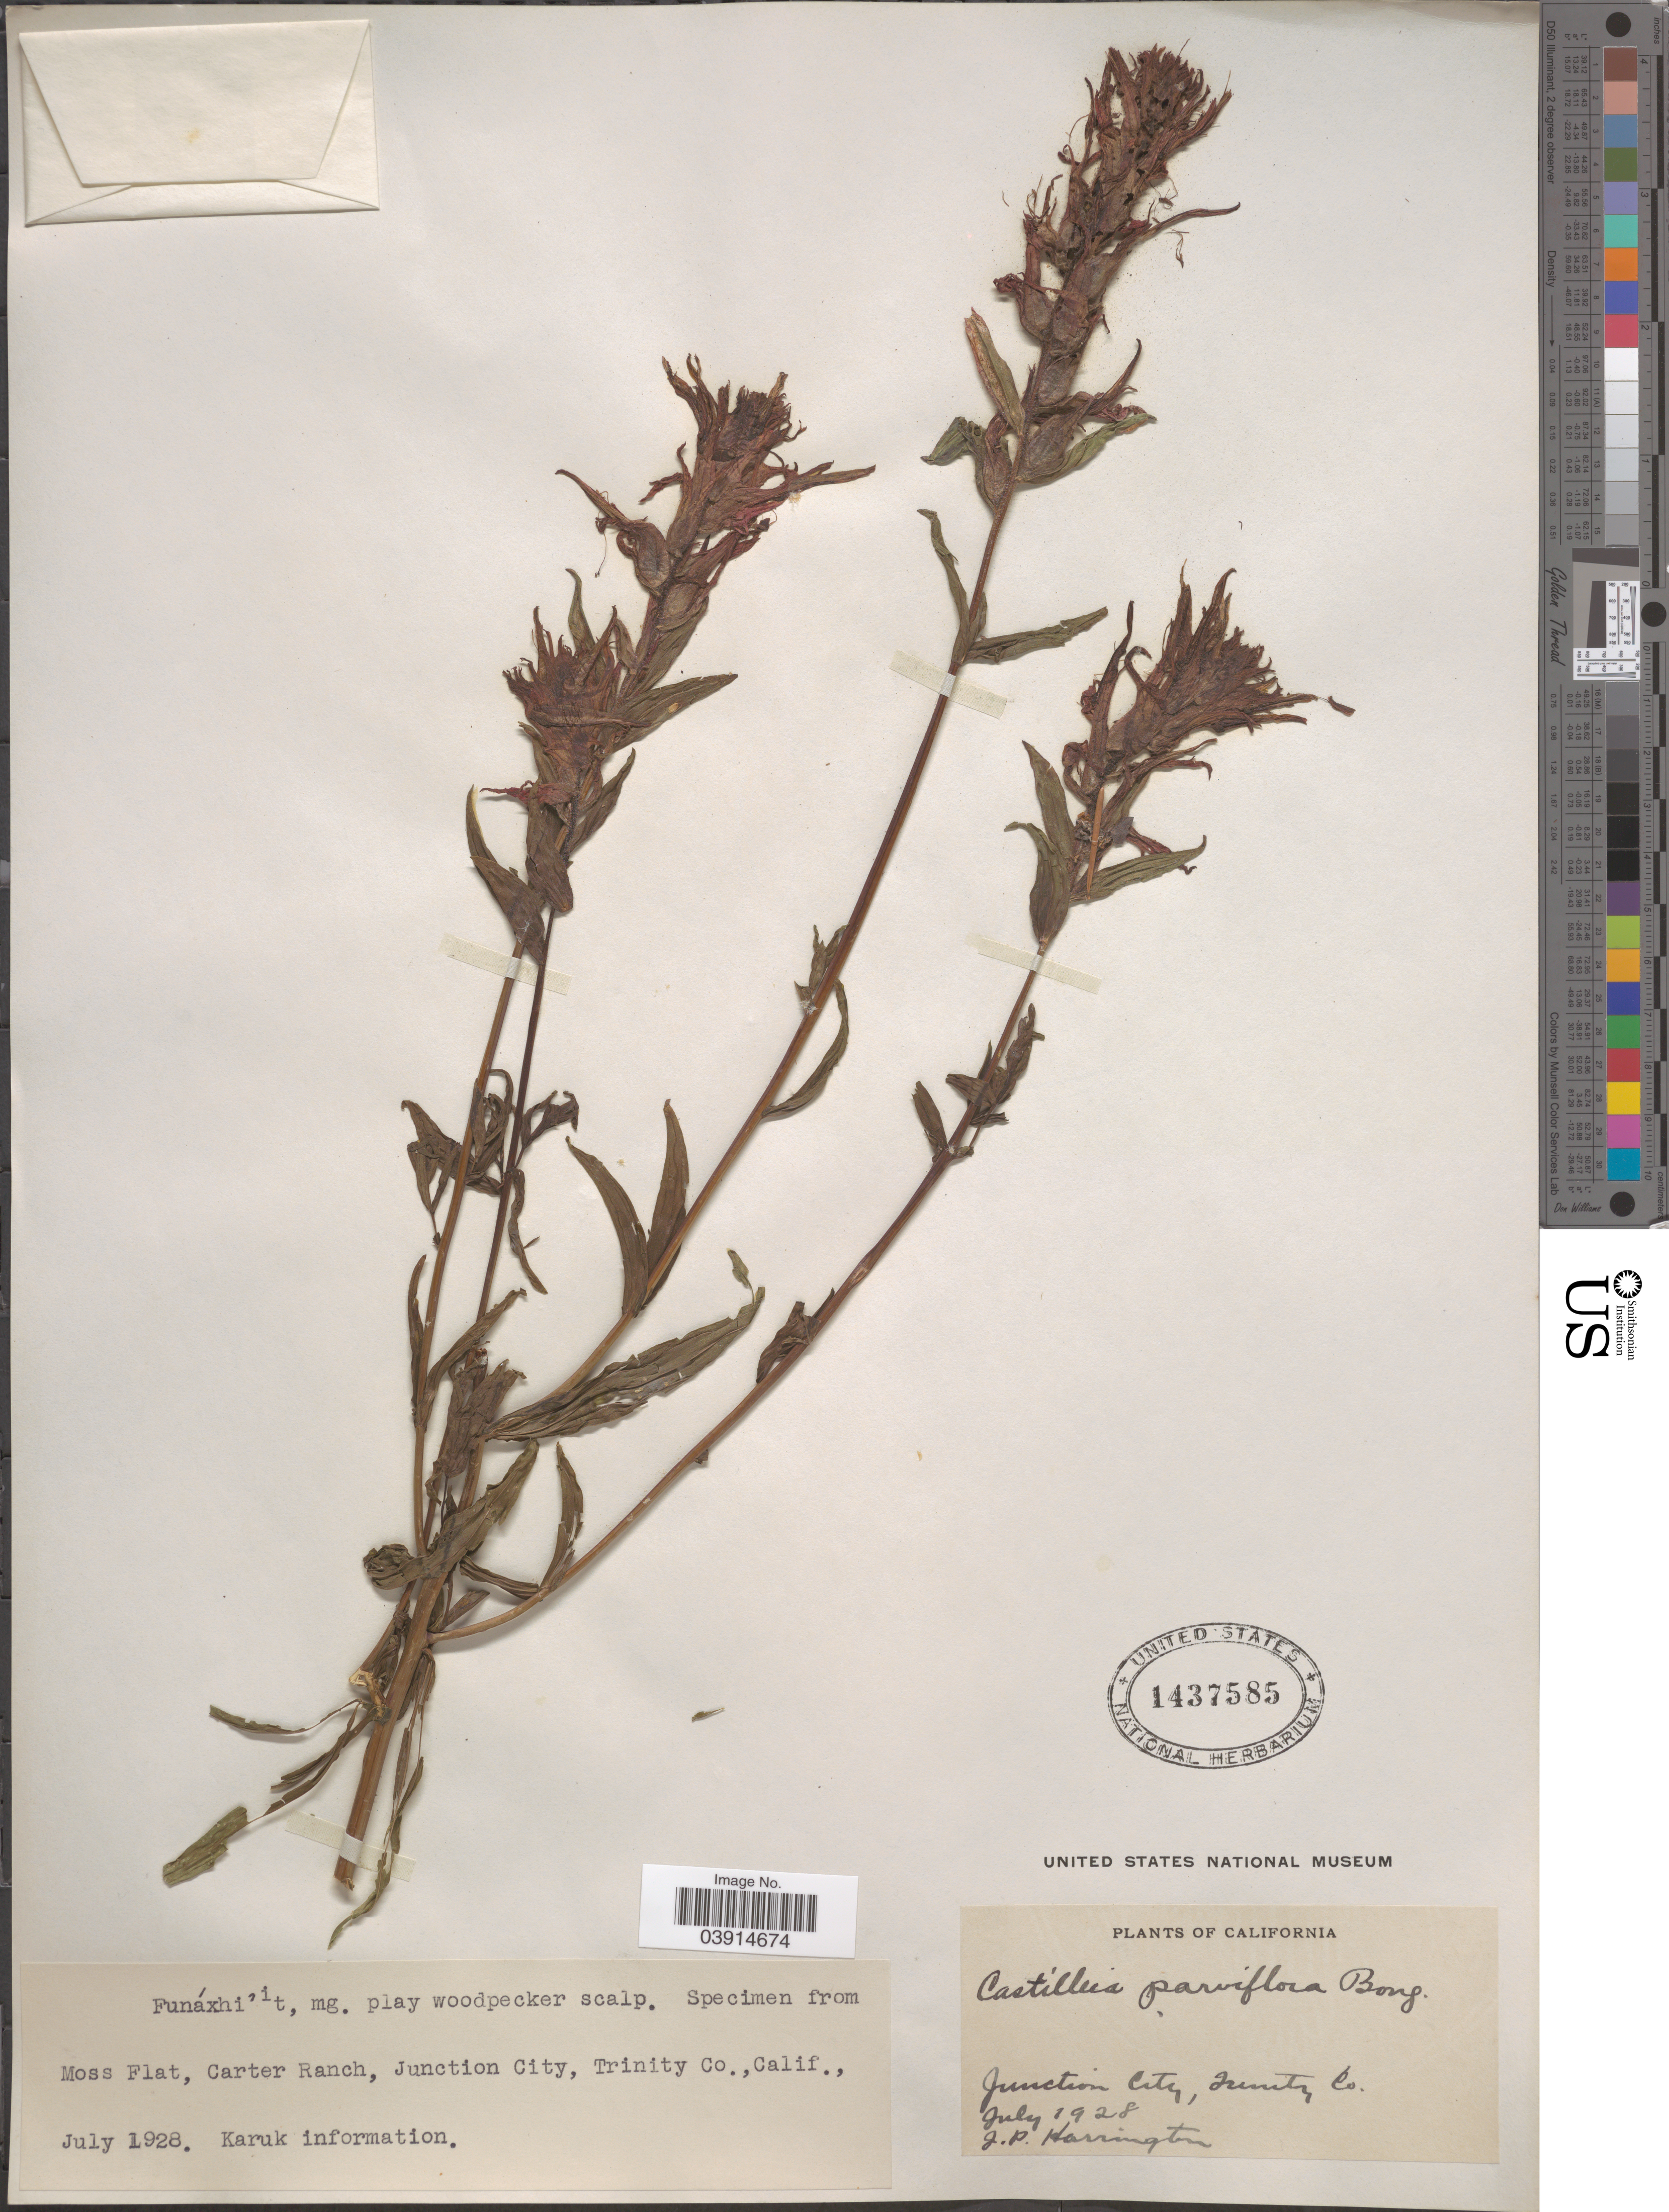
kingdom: Plantae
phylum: Tracheophyta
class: Magnoliopsida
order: Lamiales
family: Orobanchaceae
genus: Castilleja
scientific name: Castilleja sp.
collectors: J. Harrington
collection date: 1928-07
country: United States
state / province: California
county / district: Trinity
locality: Moss Flat, Carter Ranch, Junction City, Trinity Co.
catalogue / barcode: US 1437585